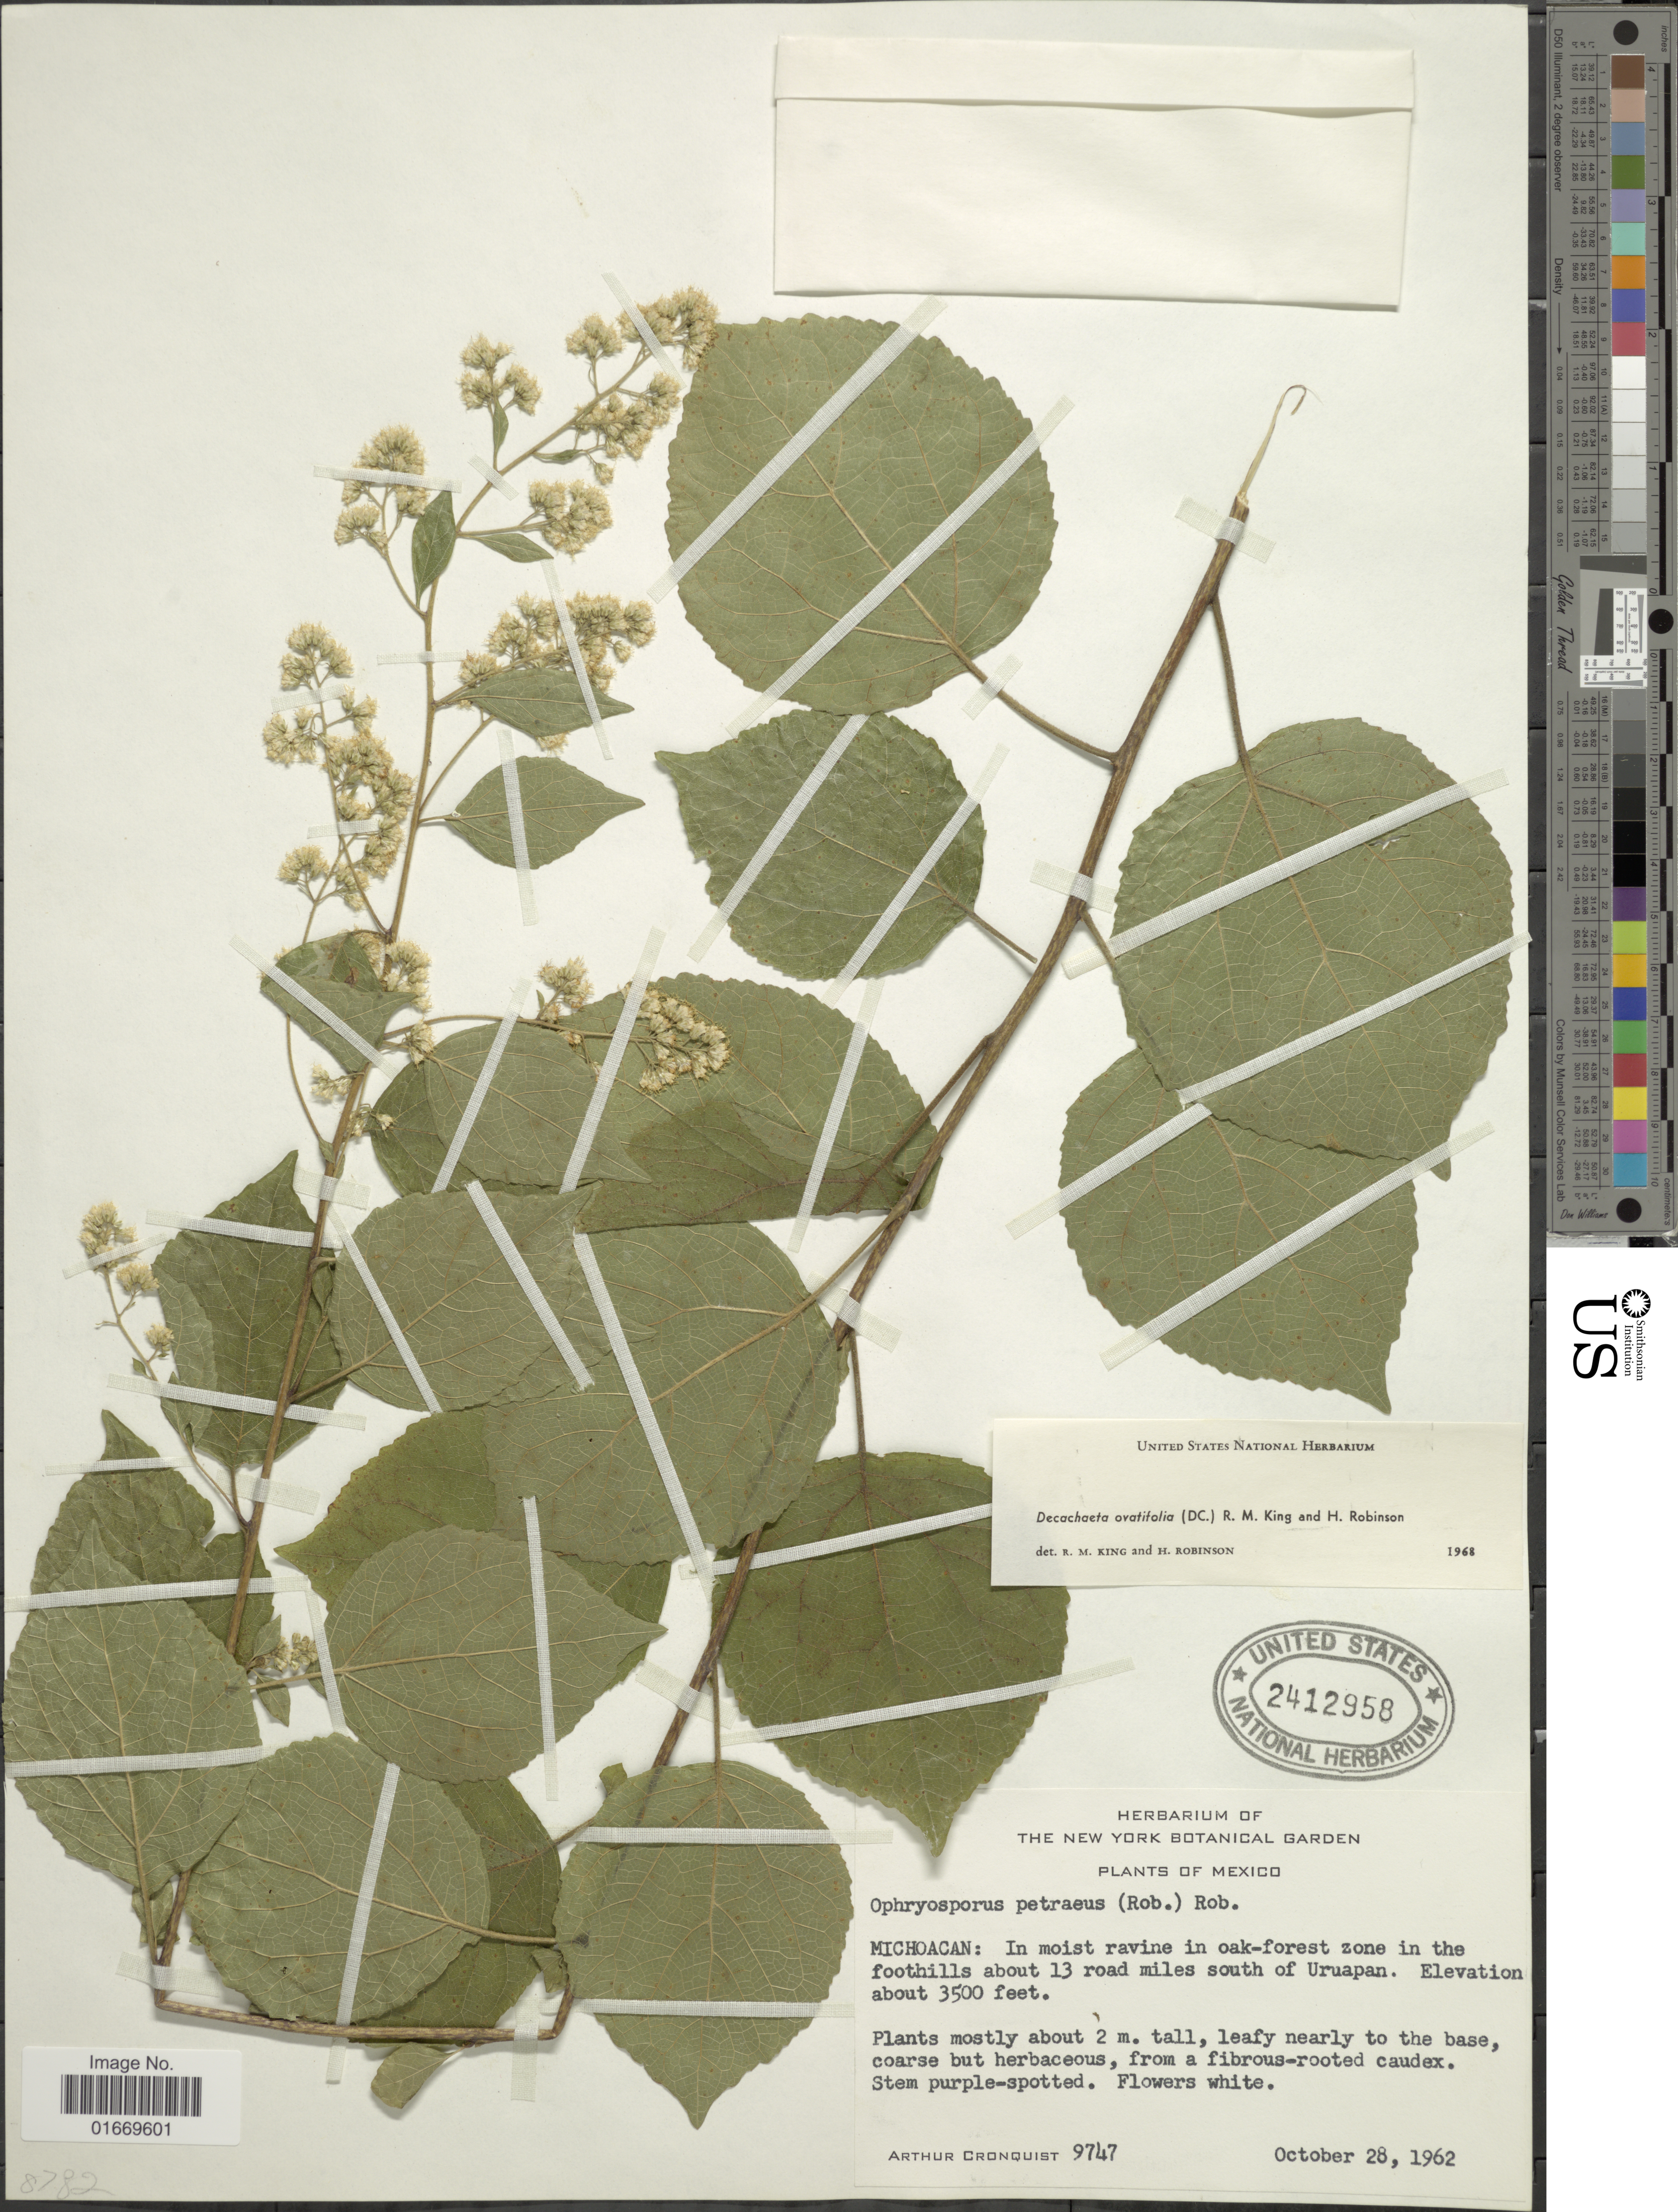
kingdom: Plantae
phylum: Tracheophyta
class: Magnoliopsida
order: Asterales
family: Asteraceae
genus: Decachaeta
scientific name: Decachaeta ovatifolia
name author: (DC.) R.M. King & H. Rob.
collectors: A. J. Cronquist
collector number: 9747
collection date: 1962-10-28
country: Mexico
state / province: Michoacán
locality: Mexico. Michoacán: in moist ravine in oak-forest zone in the foothills about 13 road rmiles south of Uruapan.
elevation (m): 1067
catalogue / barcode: US 24129578